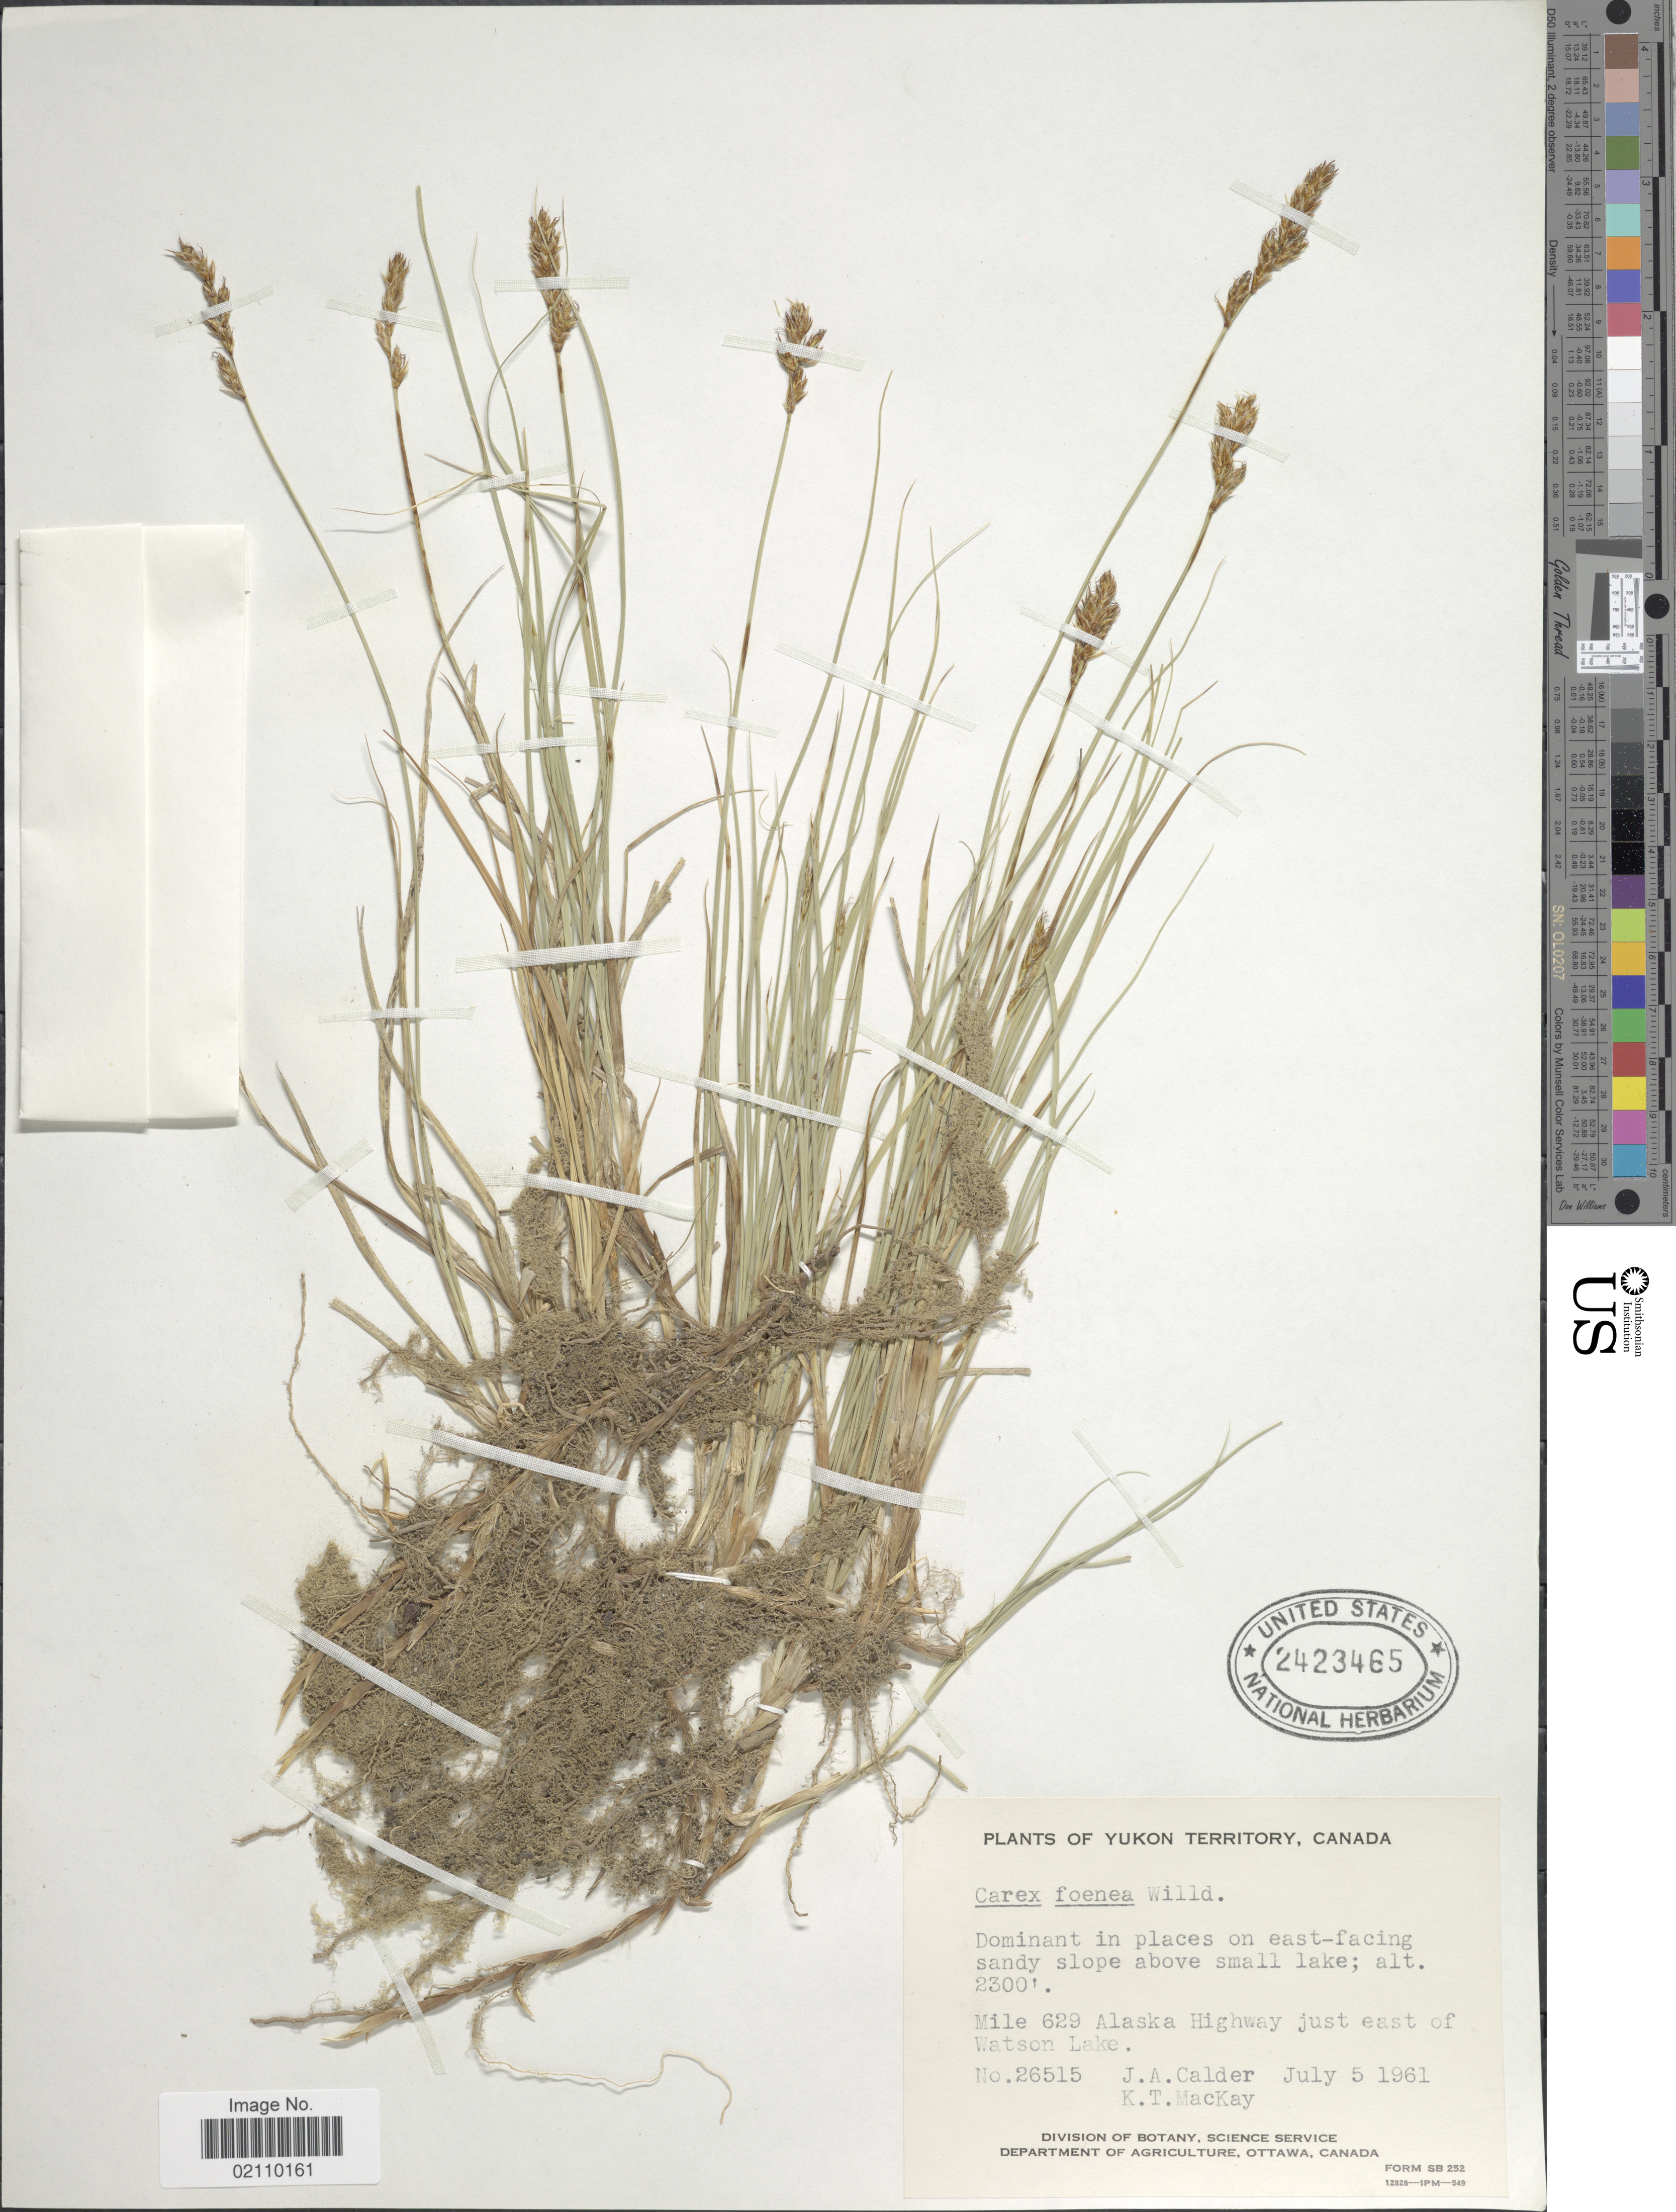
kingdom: Plantae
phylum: Tracheophyta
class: Liliopsida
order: Poales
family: Cyperaceae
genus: Carex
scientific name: Carex foenea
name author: Willd.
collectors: J. A. Calder & K. T. Mackay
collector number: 26515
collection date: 1961-07-05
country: Canada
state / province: Yukon Territory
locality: Dominant in plces on east-facing sandy slope above small lake, Mile 629 Alaska Highway just east of Watson Lake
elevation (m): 701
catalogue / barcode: US 2423465